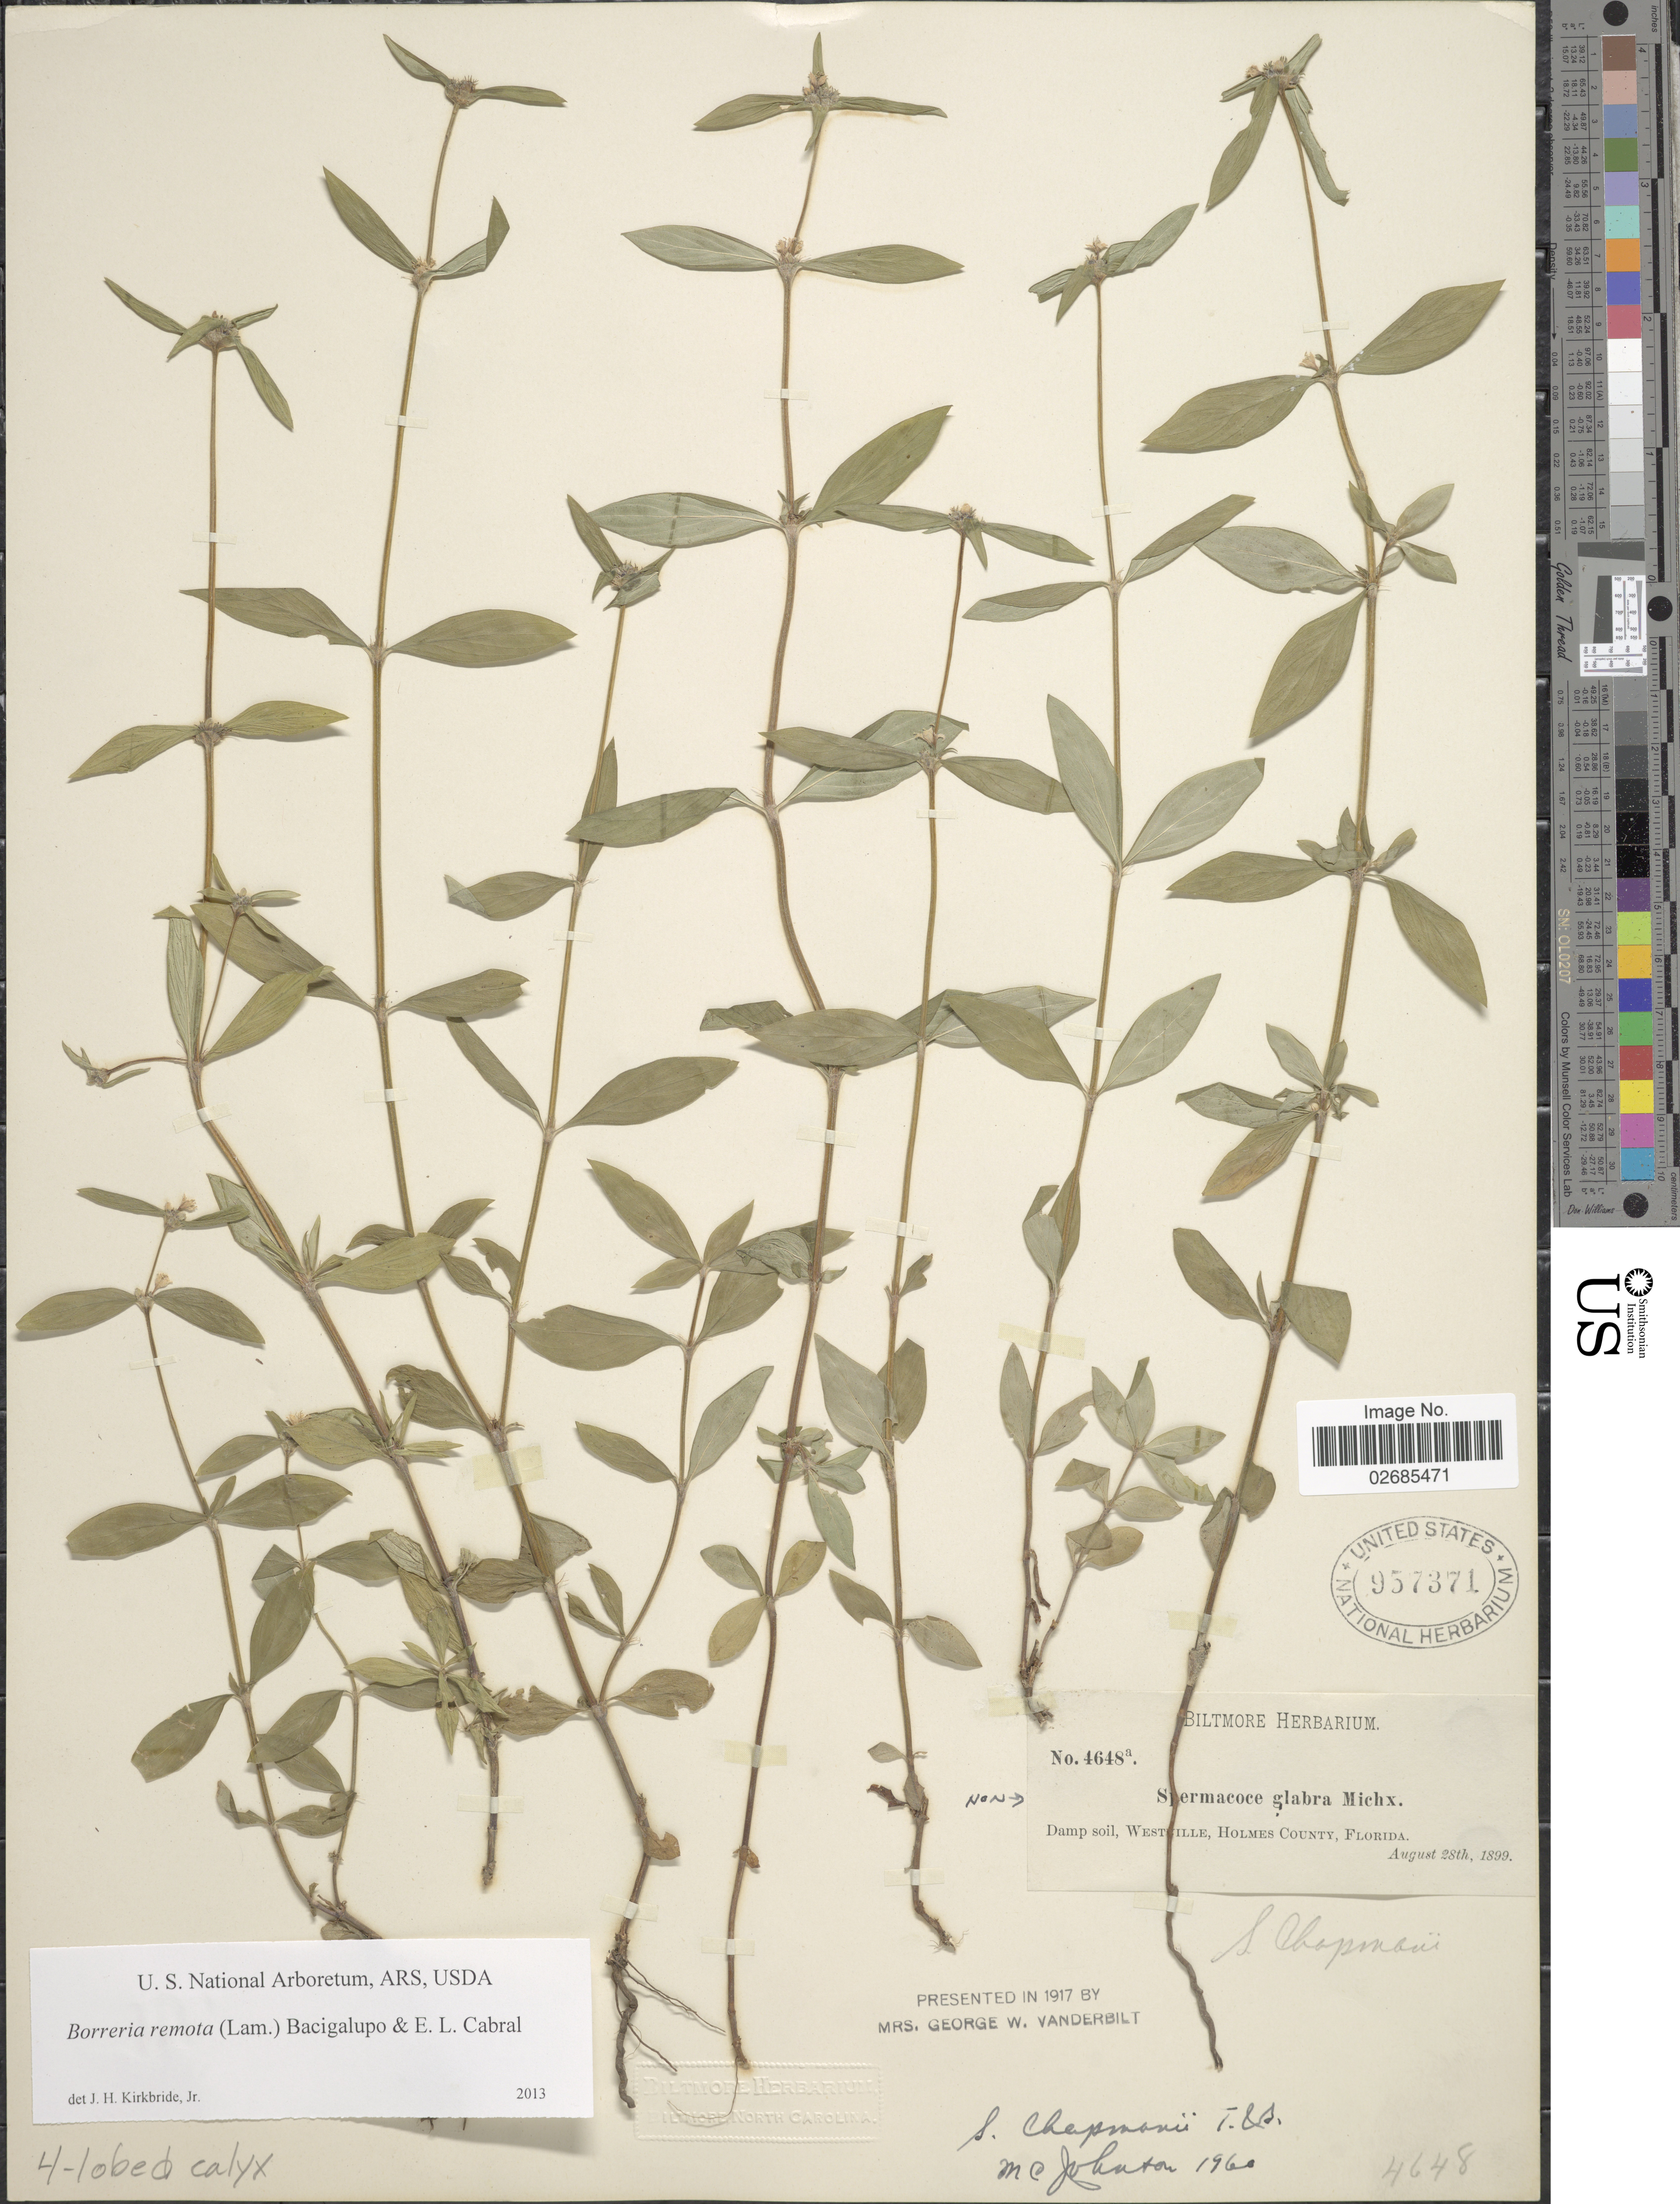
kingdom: Plantae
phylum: Tracheophyta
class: Magnoliopsida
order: Gentianales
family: Rubiaceae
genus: Borreria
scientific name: Borreria remota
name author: (Lam.) Bacigalupo & E.L. Cabral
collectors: ex herb. Biltmore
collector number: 4648a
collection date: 1899-08-28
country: United States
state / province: Florida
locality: Westville, Holmes County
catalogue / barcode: US 957371